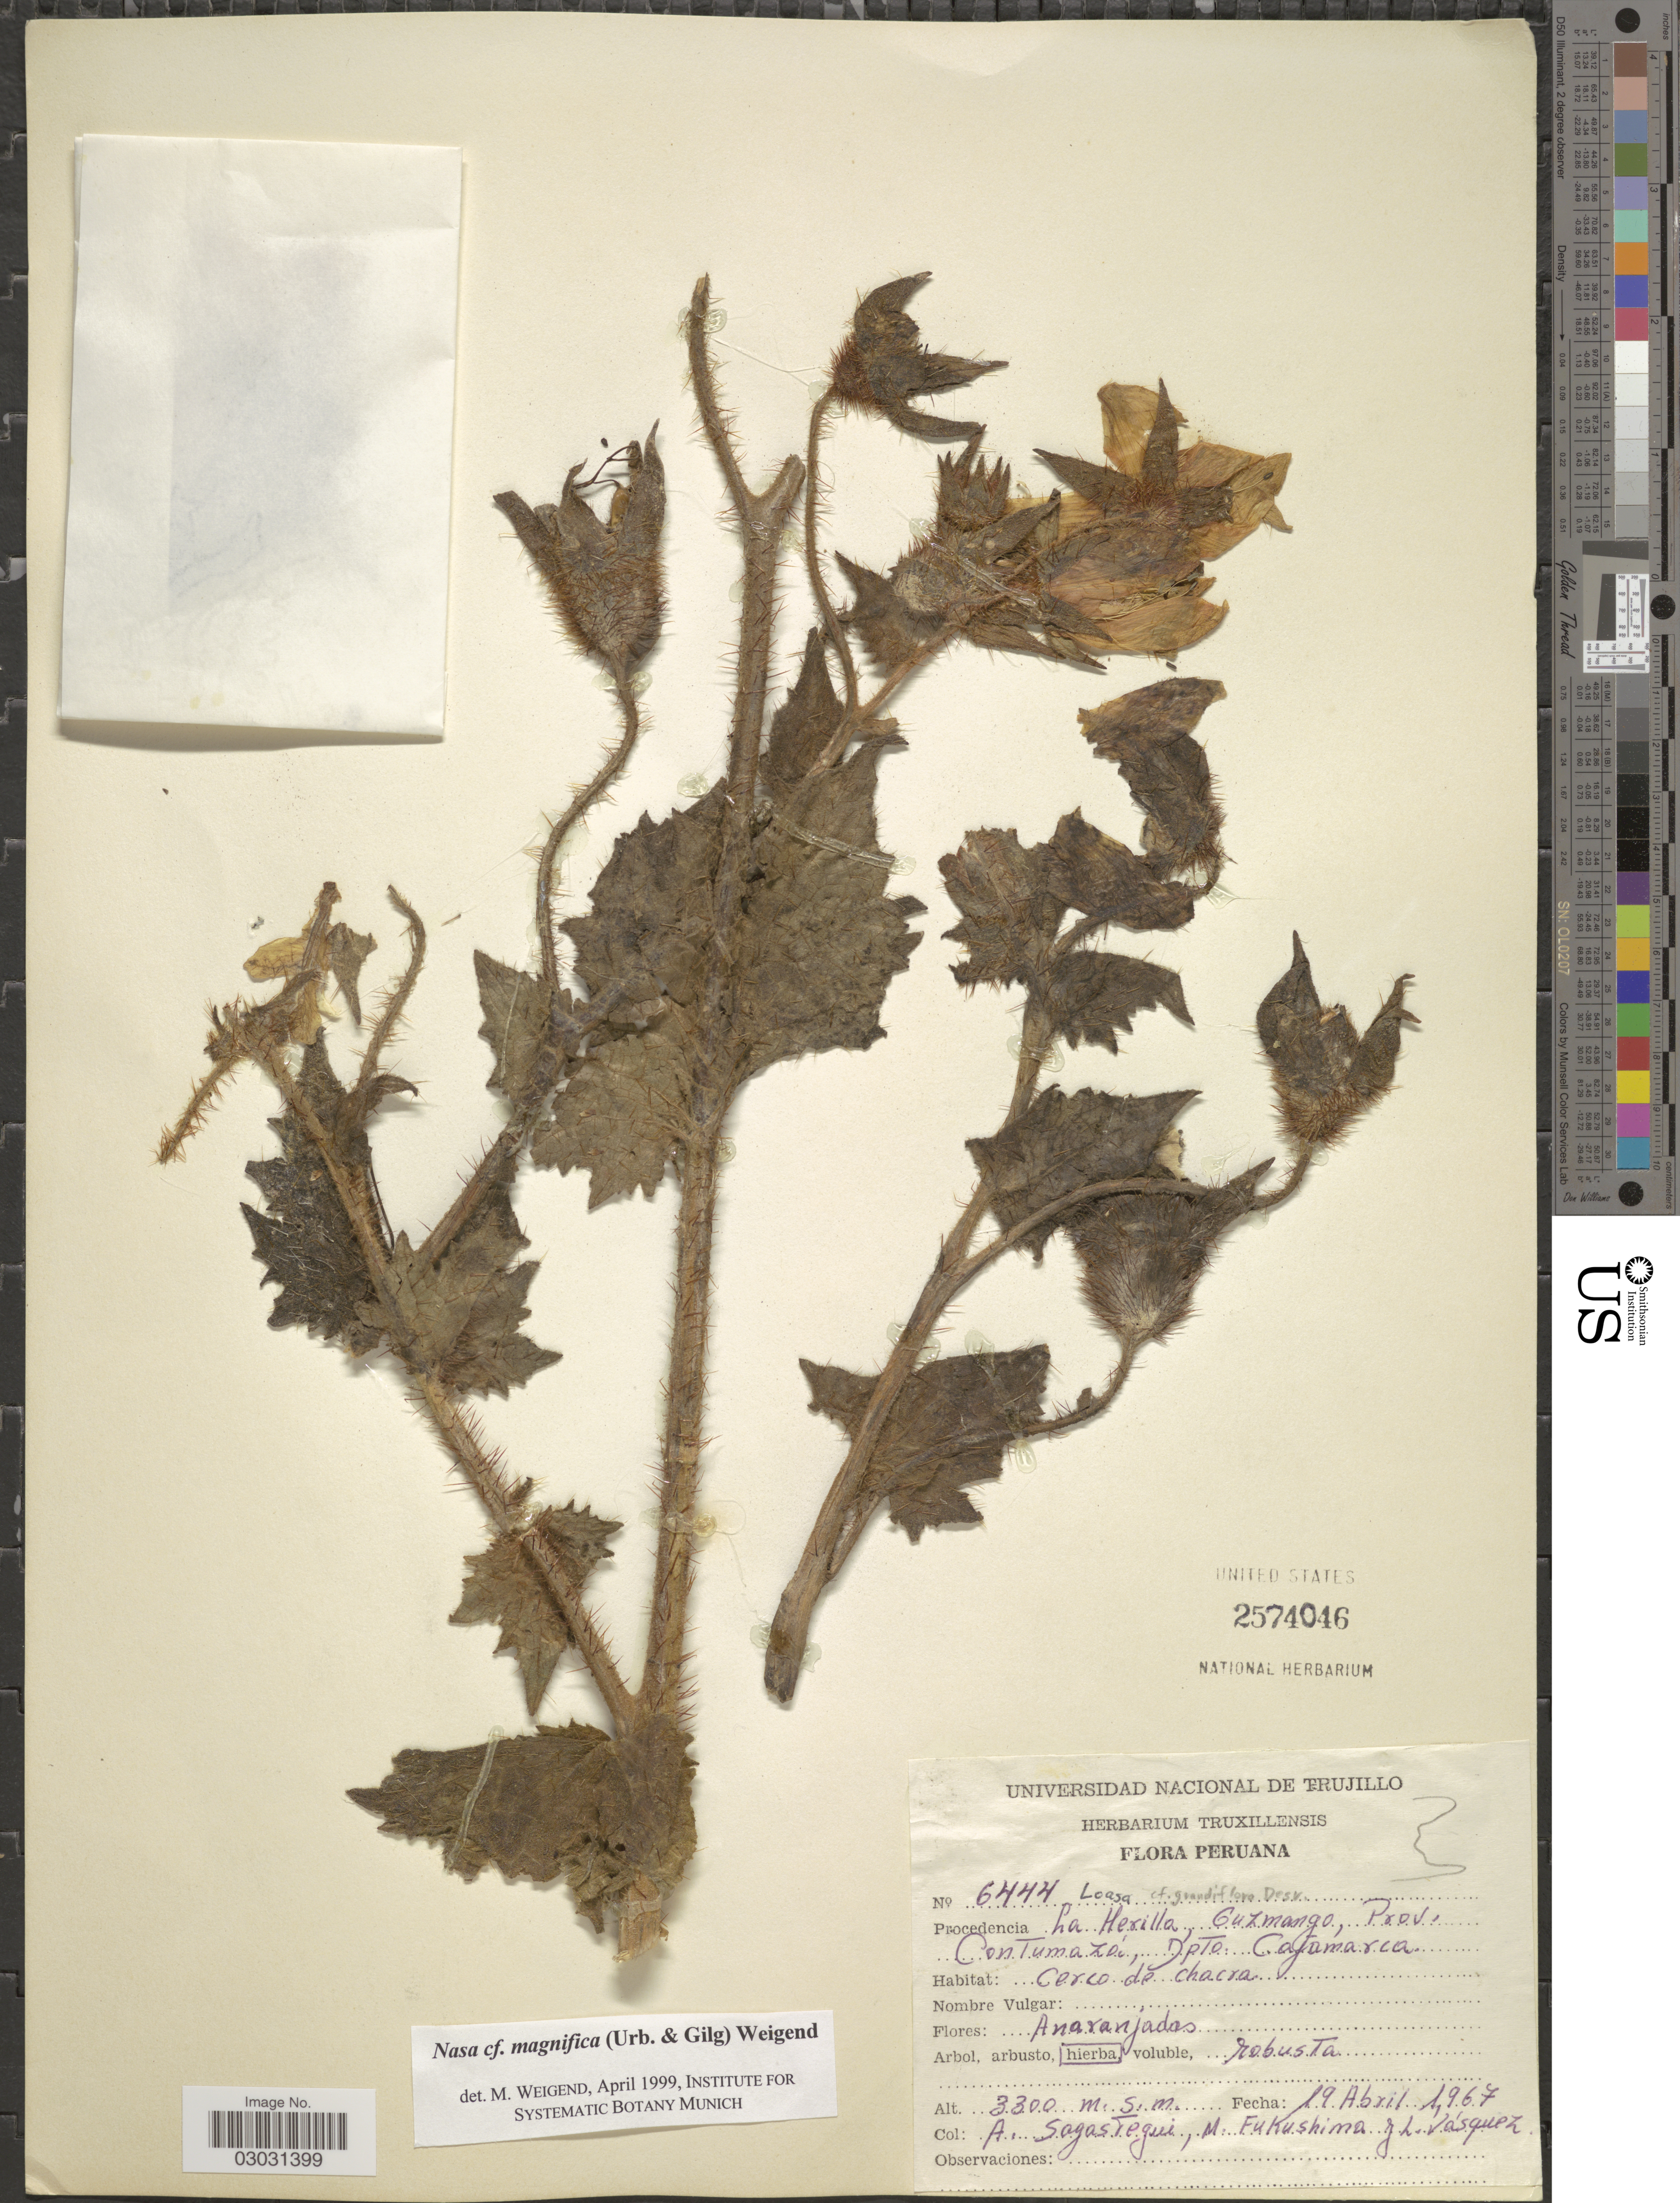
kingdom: Plantae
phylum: Tracheophyta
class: Magnoliopsida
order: Cornales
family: Loasaceae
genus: Nasa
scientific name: Nasa magnifica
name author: (Urb. & Gilg) Weigend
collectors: A. Sagastegui, M. Fukushima & L. Vasquez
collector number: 6444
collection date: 1967-04-19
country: Peru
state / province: Cajamarca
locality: Procedencia La Herilla, Guzmango, Prov. Contumazá, Dpto. Cajamarca.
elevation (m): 3300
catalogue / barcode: US 2574046